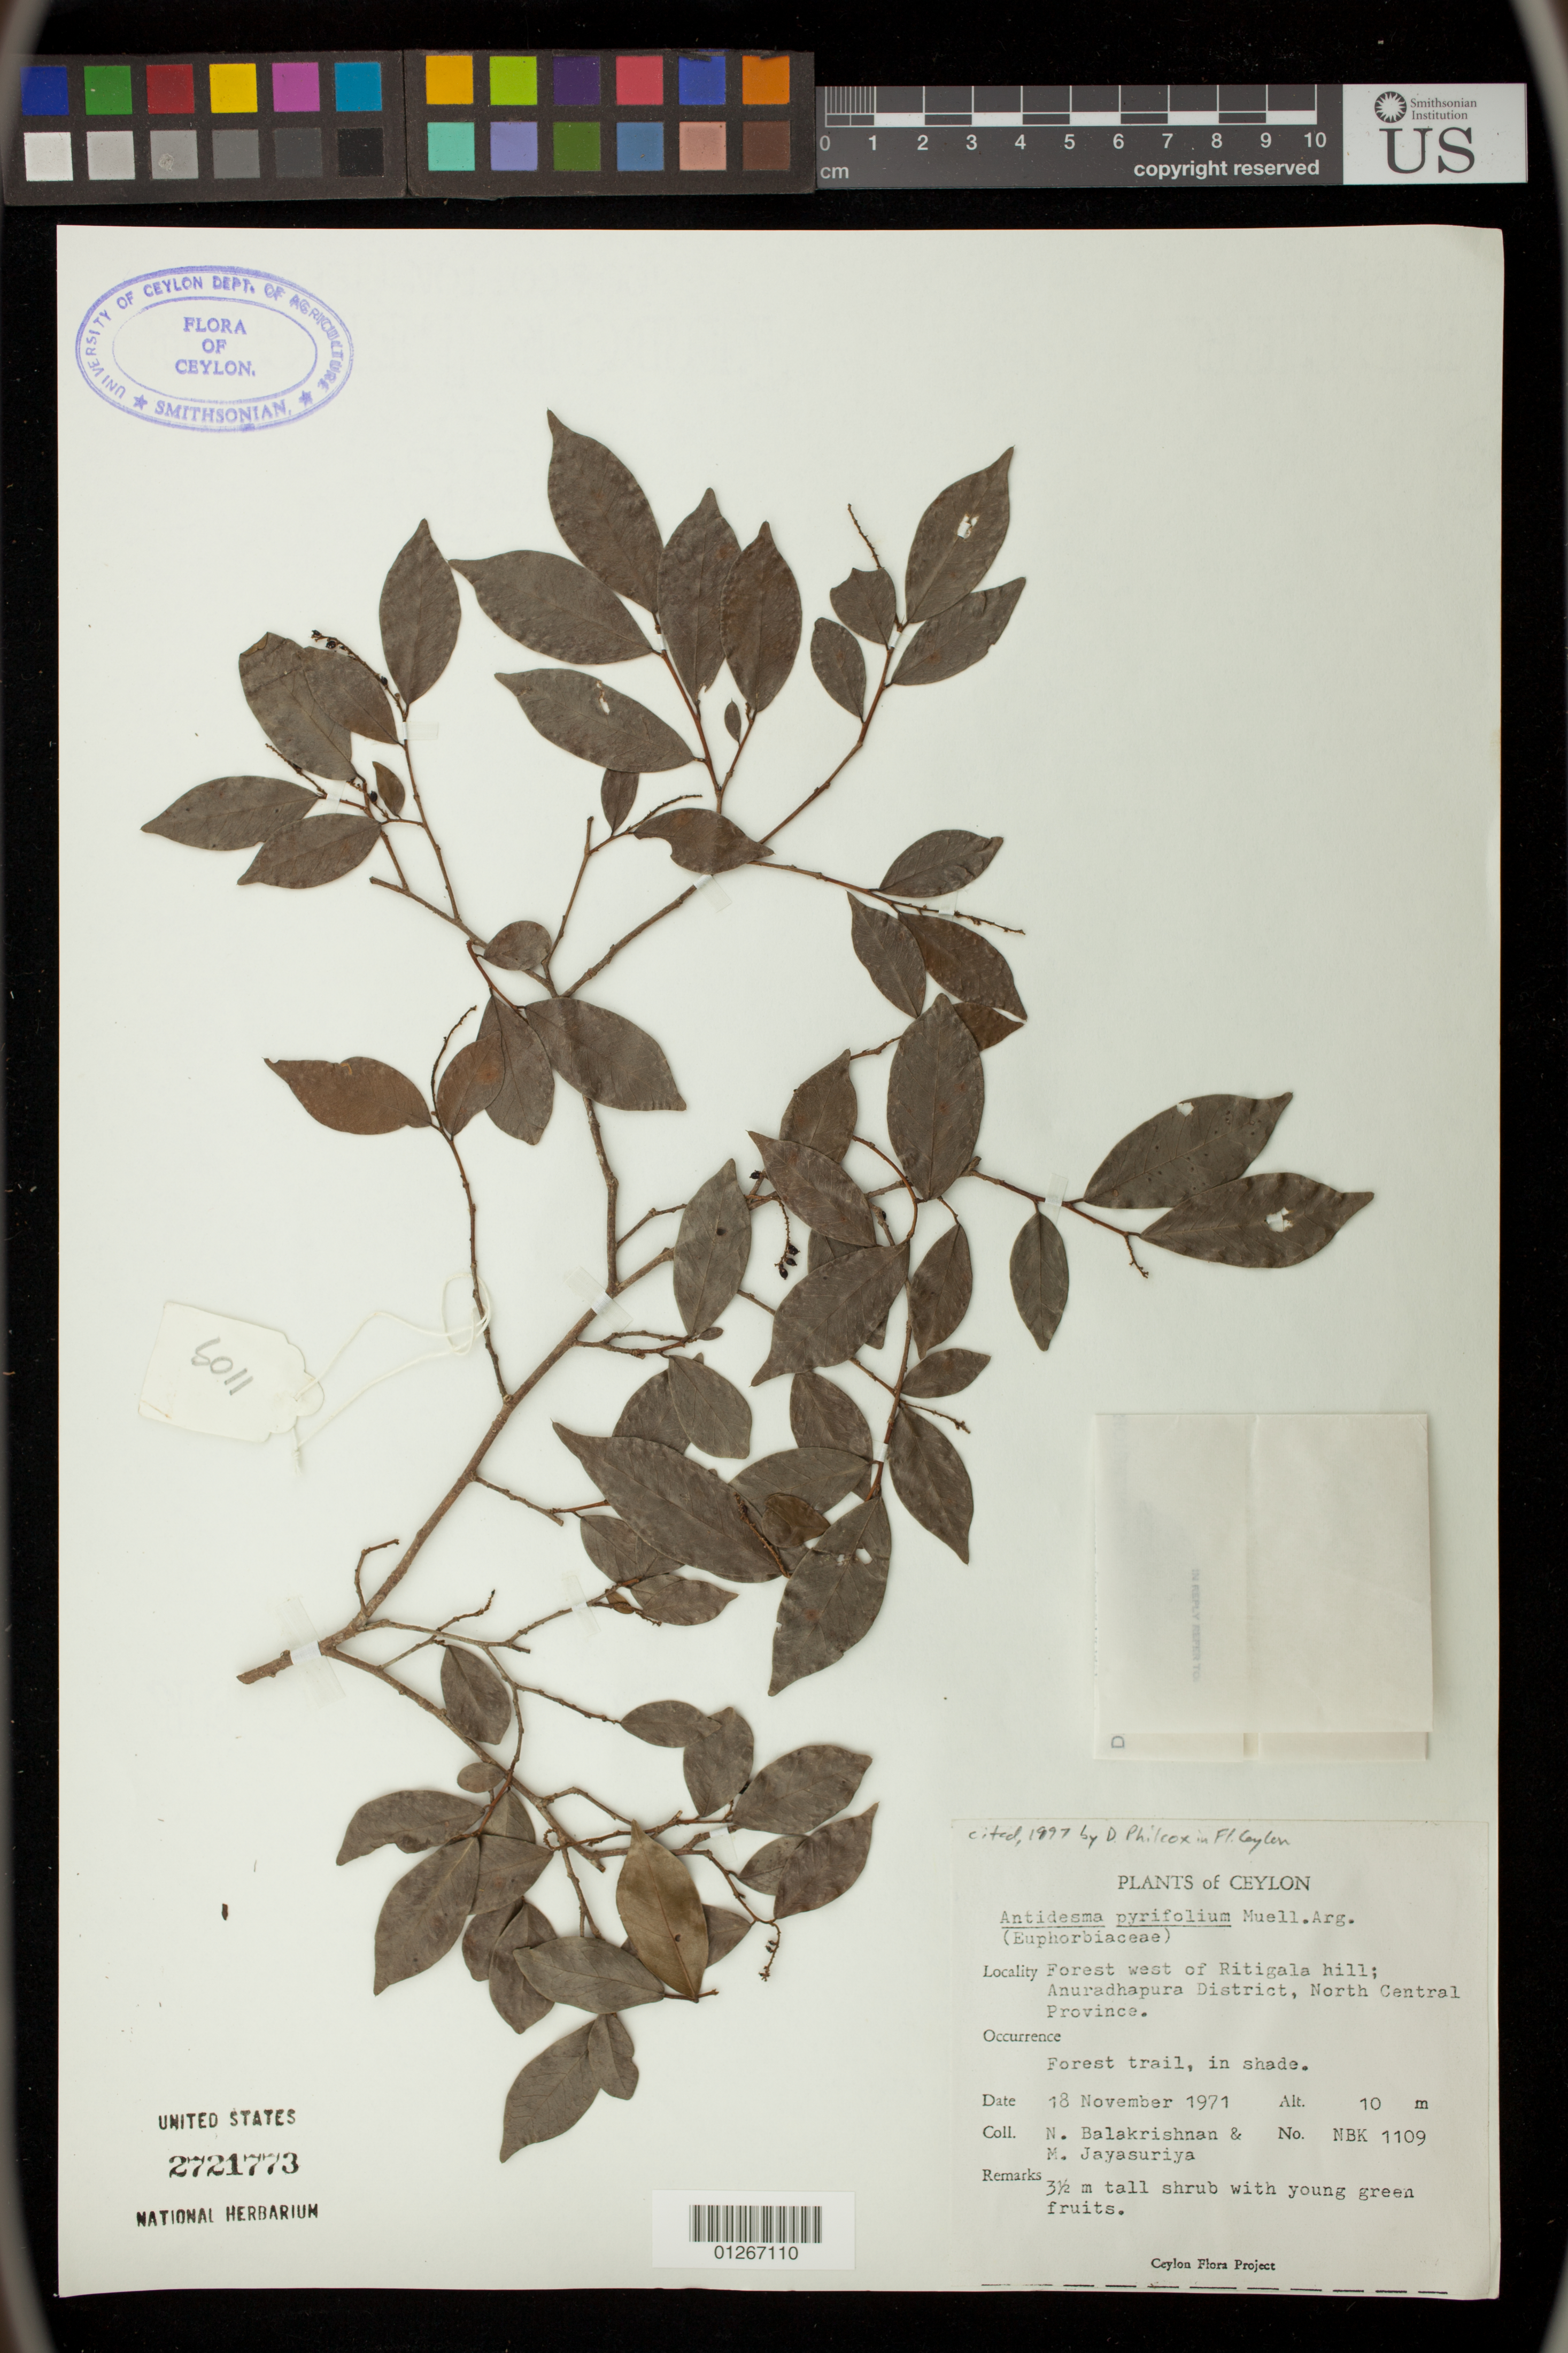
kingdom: Plantae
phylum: Tracheophyta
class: Magnoliopsida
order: Malpighiales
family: Phyllanthaceae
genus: Antidesma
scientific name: Antidesma pyrifolium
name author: Müll. Arg.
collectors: N. Balakrishnan & M. Jayasuriya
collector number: NBK1109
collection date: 1971-11-18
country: Sri Lanka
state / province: North Central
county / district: Anuradhapura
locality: Forest west of Ritigala hill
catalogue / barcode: US 2721773